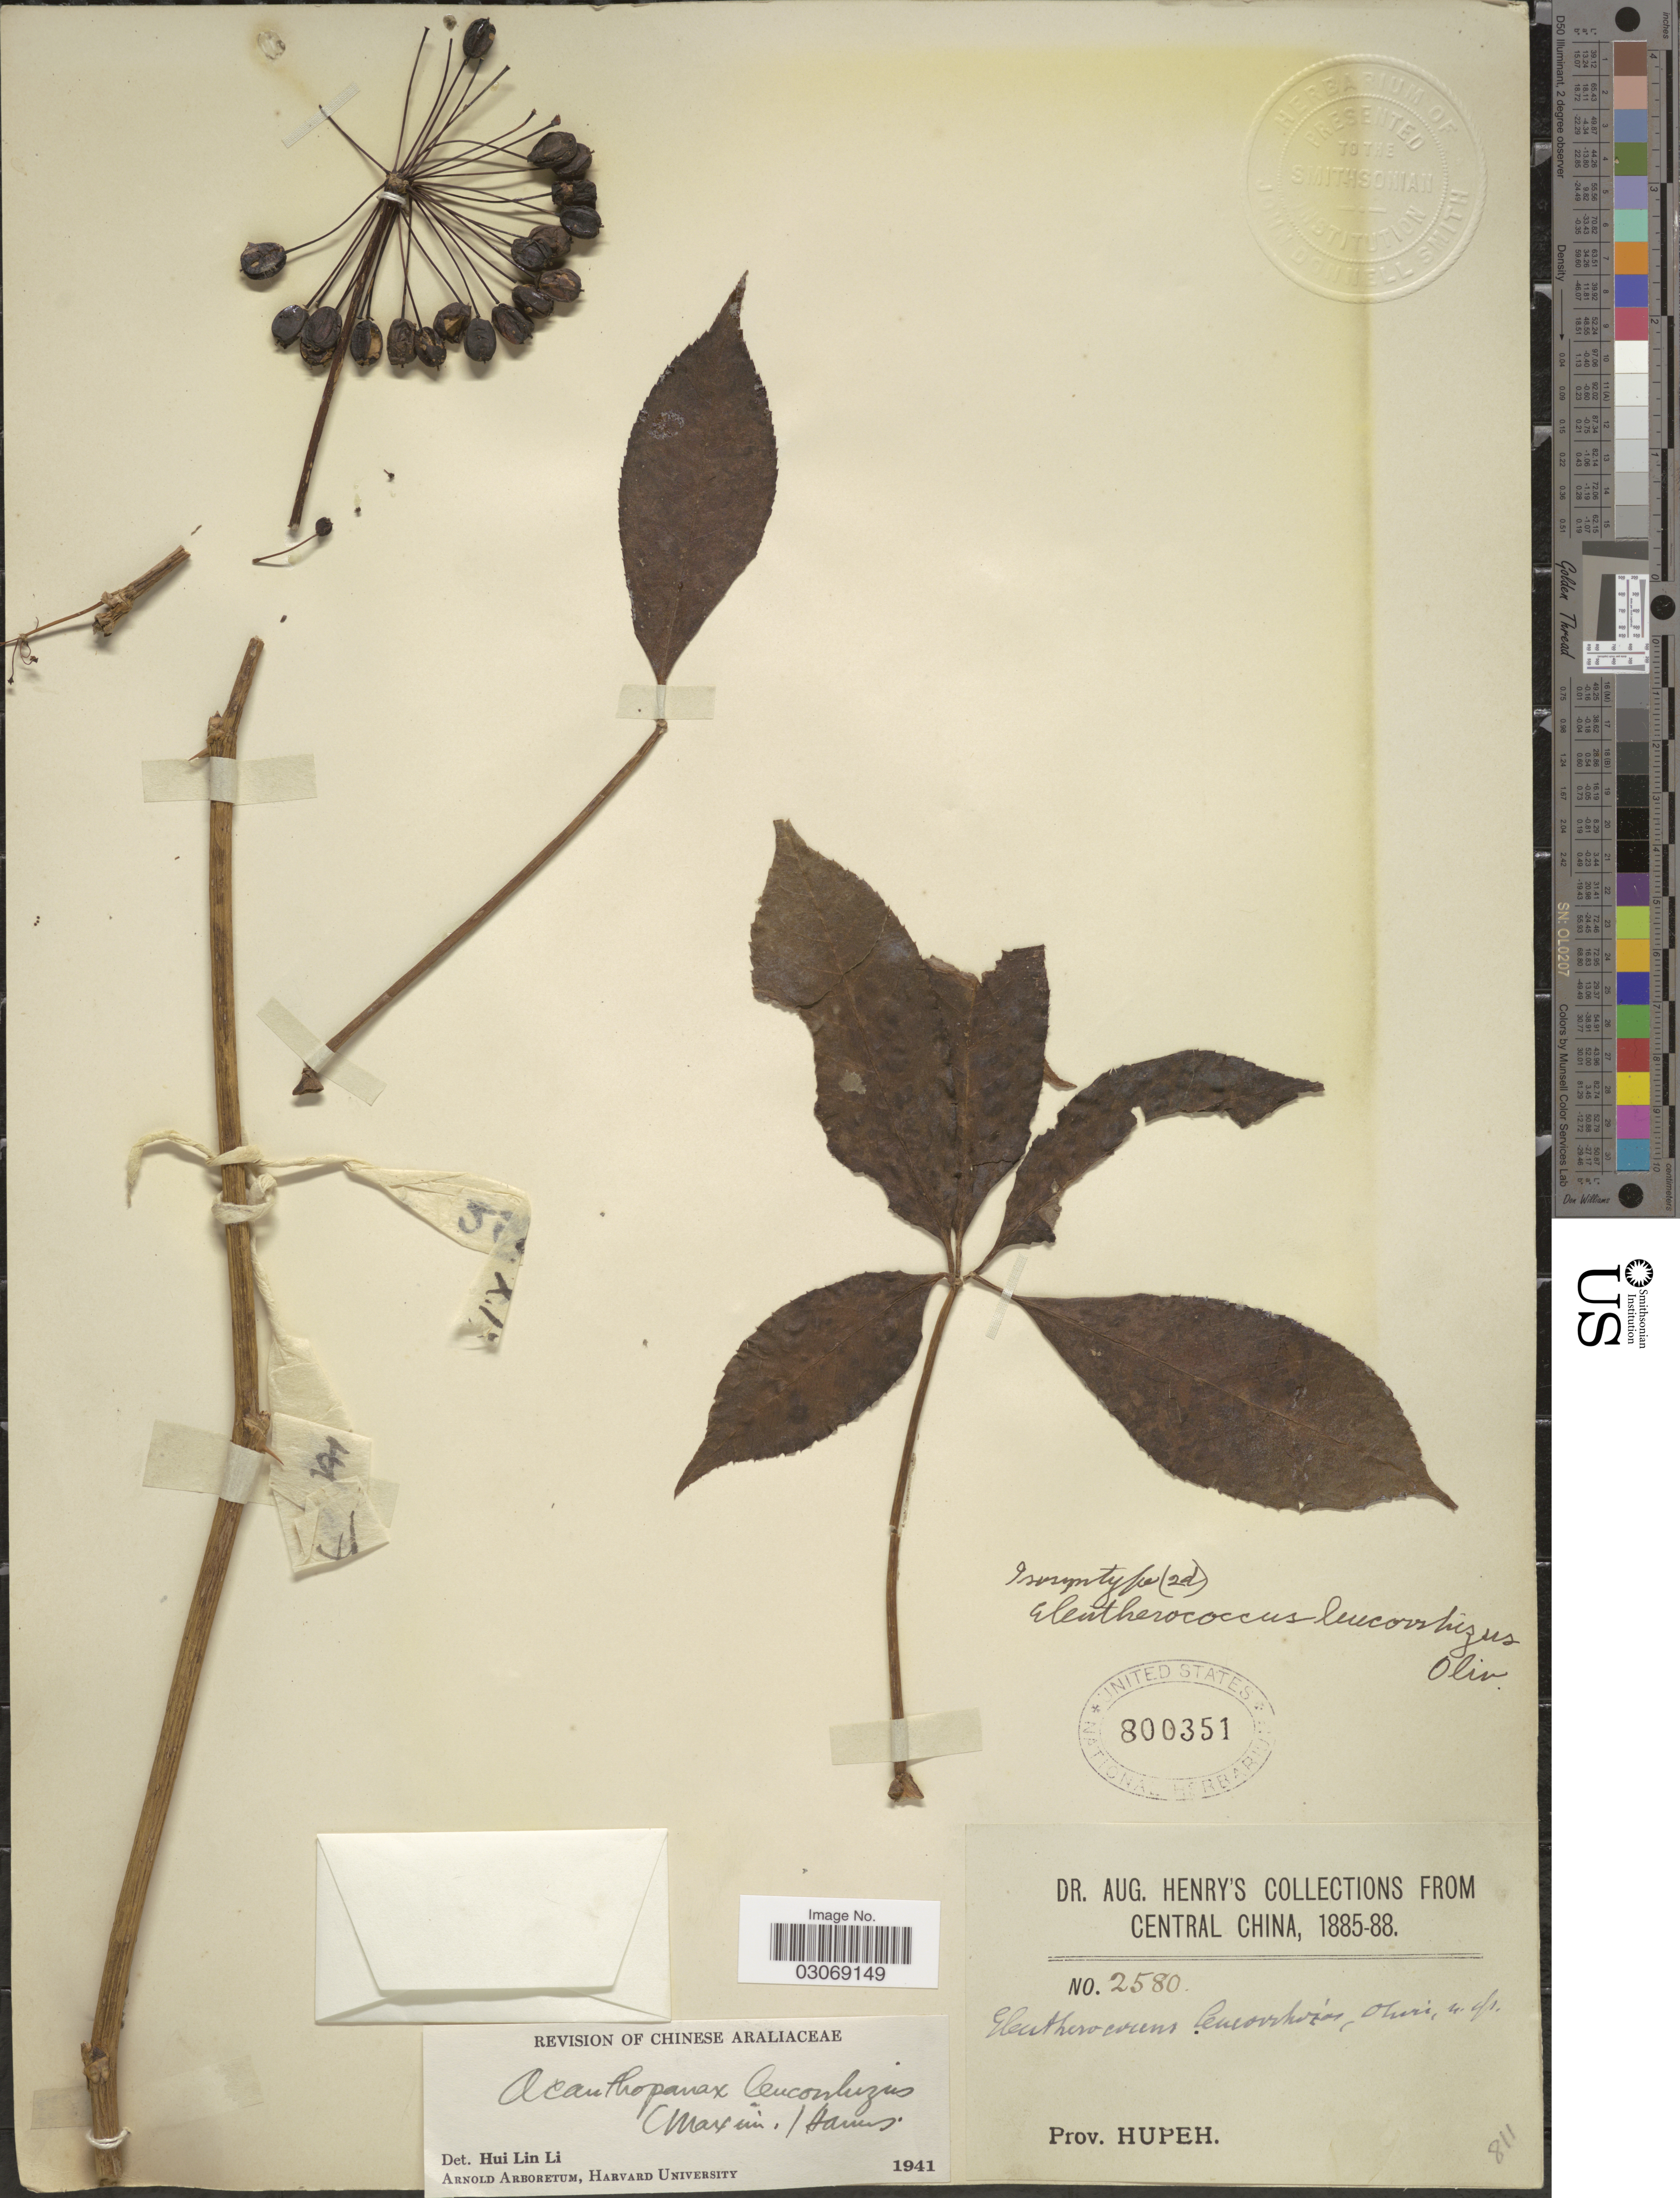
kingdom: Plantae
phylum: Tracheophyta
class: Magnoliopsida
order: Apiales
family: Araliaceae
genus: Acanthopanax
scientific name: Acanthopanax leucorrhizus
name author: (Oliv.) Harms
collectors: A. Henry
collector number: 2580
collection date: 1885/1888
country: China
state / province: Hubei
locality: Central China. Hupeh.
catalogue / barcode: US 800351